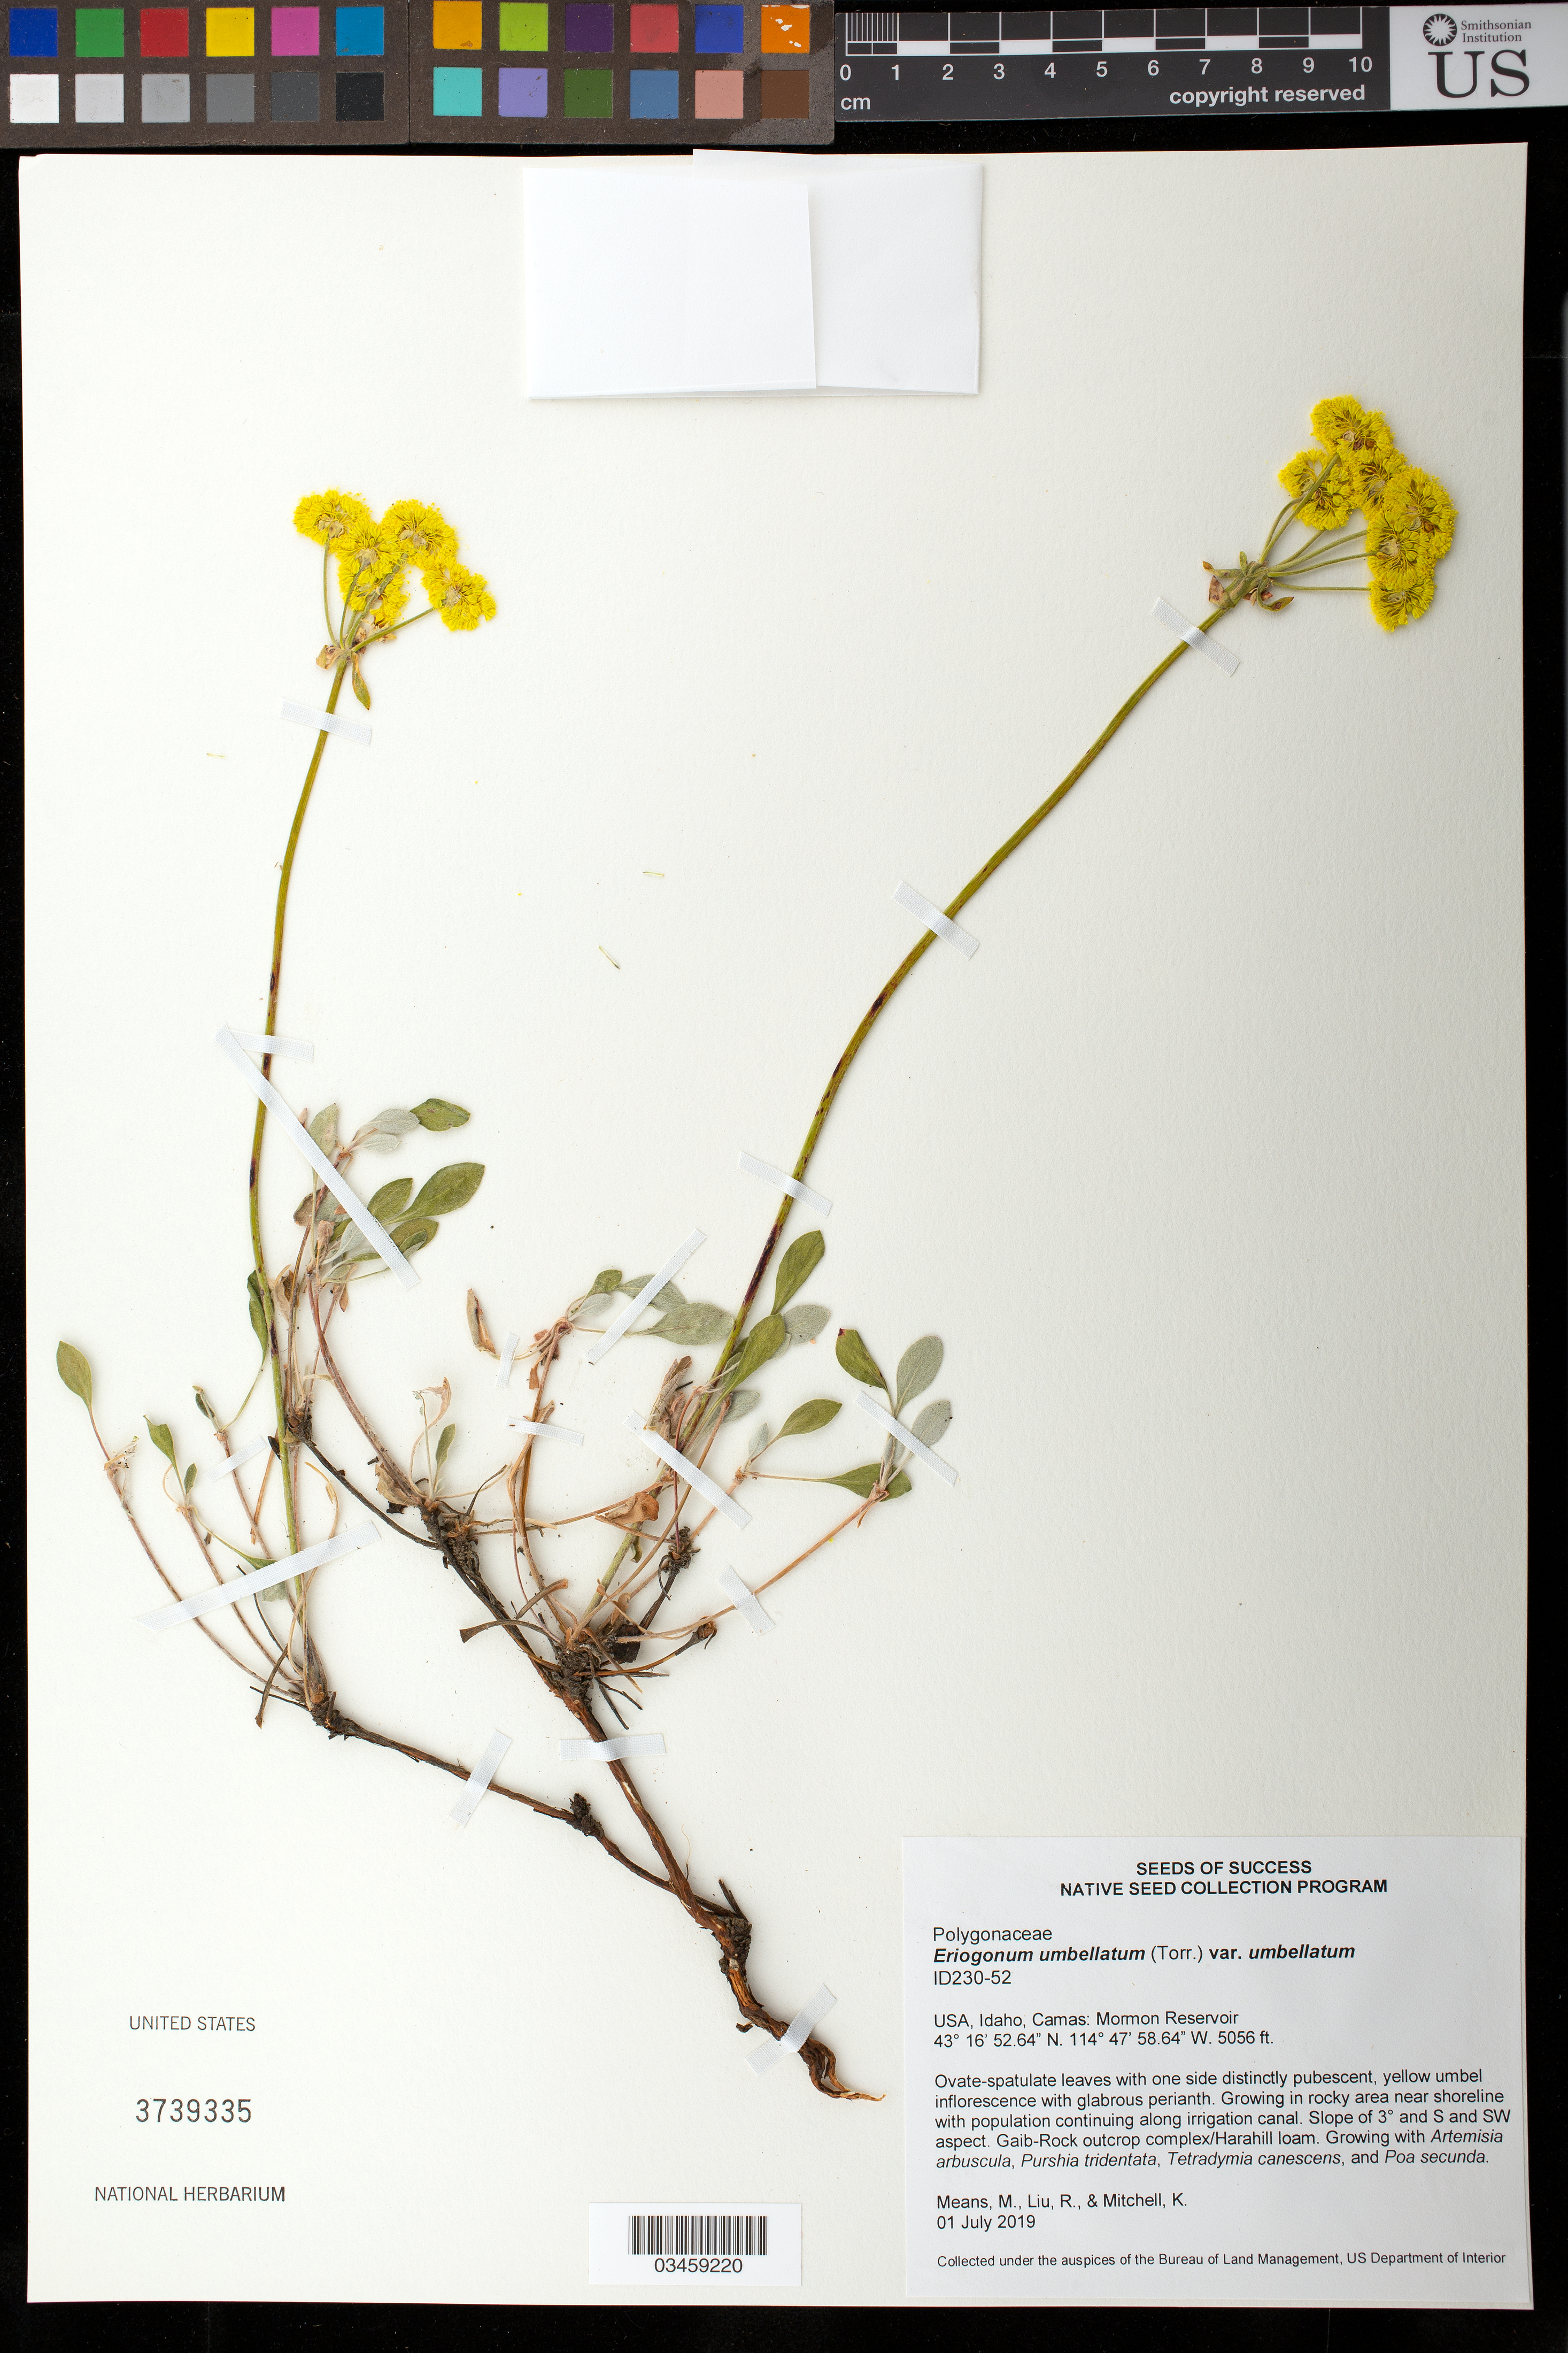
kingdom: Plantae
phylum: Tracheophyta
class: Magnoliopsida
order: Caryophyllales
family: Polygonaceae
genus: Eriogonum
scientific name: Eriogonum umbellatum var. umbellatum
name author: Torr.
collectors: M. Means, M. Liu & K. Mitchell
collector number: ID230-52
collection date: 2019-07-01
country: United States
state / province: Idaho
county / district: Camas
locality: Mormon Reservoir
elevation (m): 1541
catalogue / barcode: US 3739335